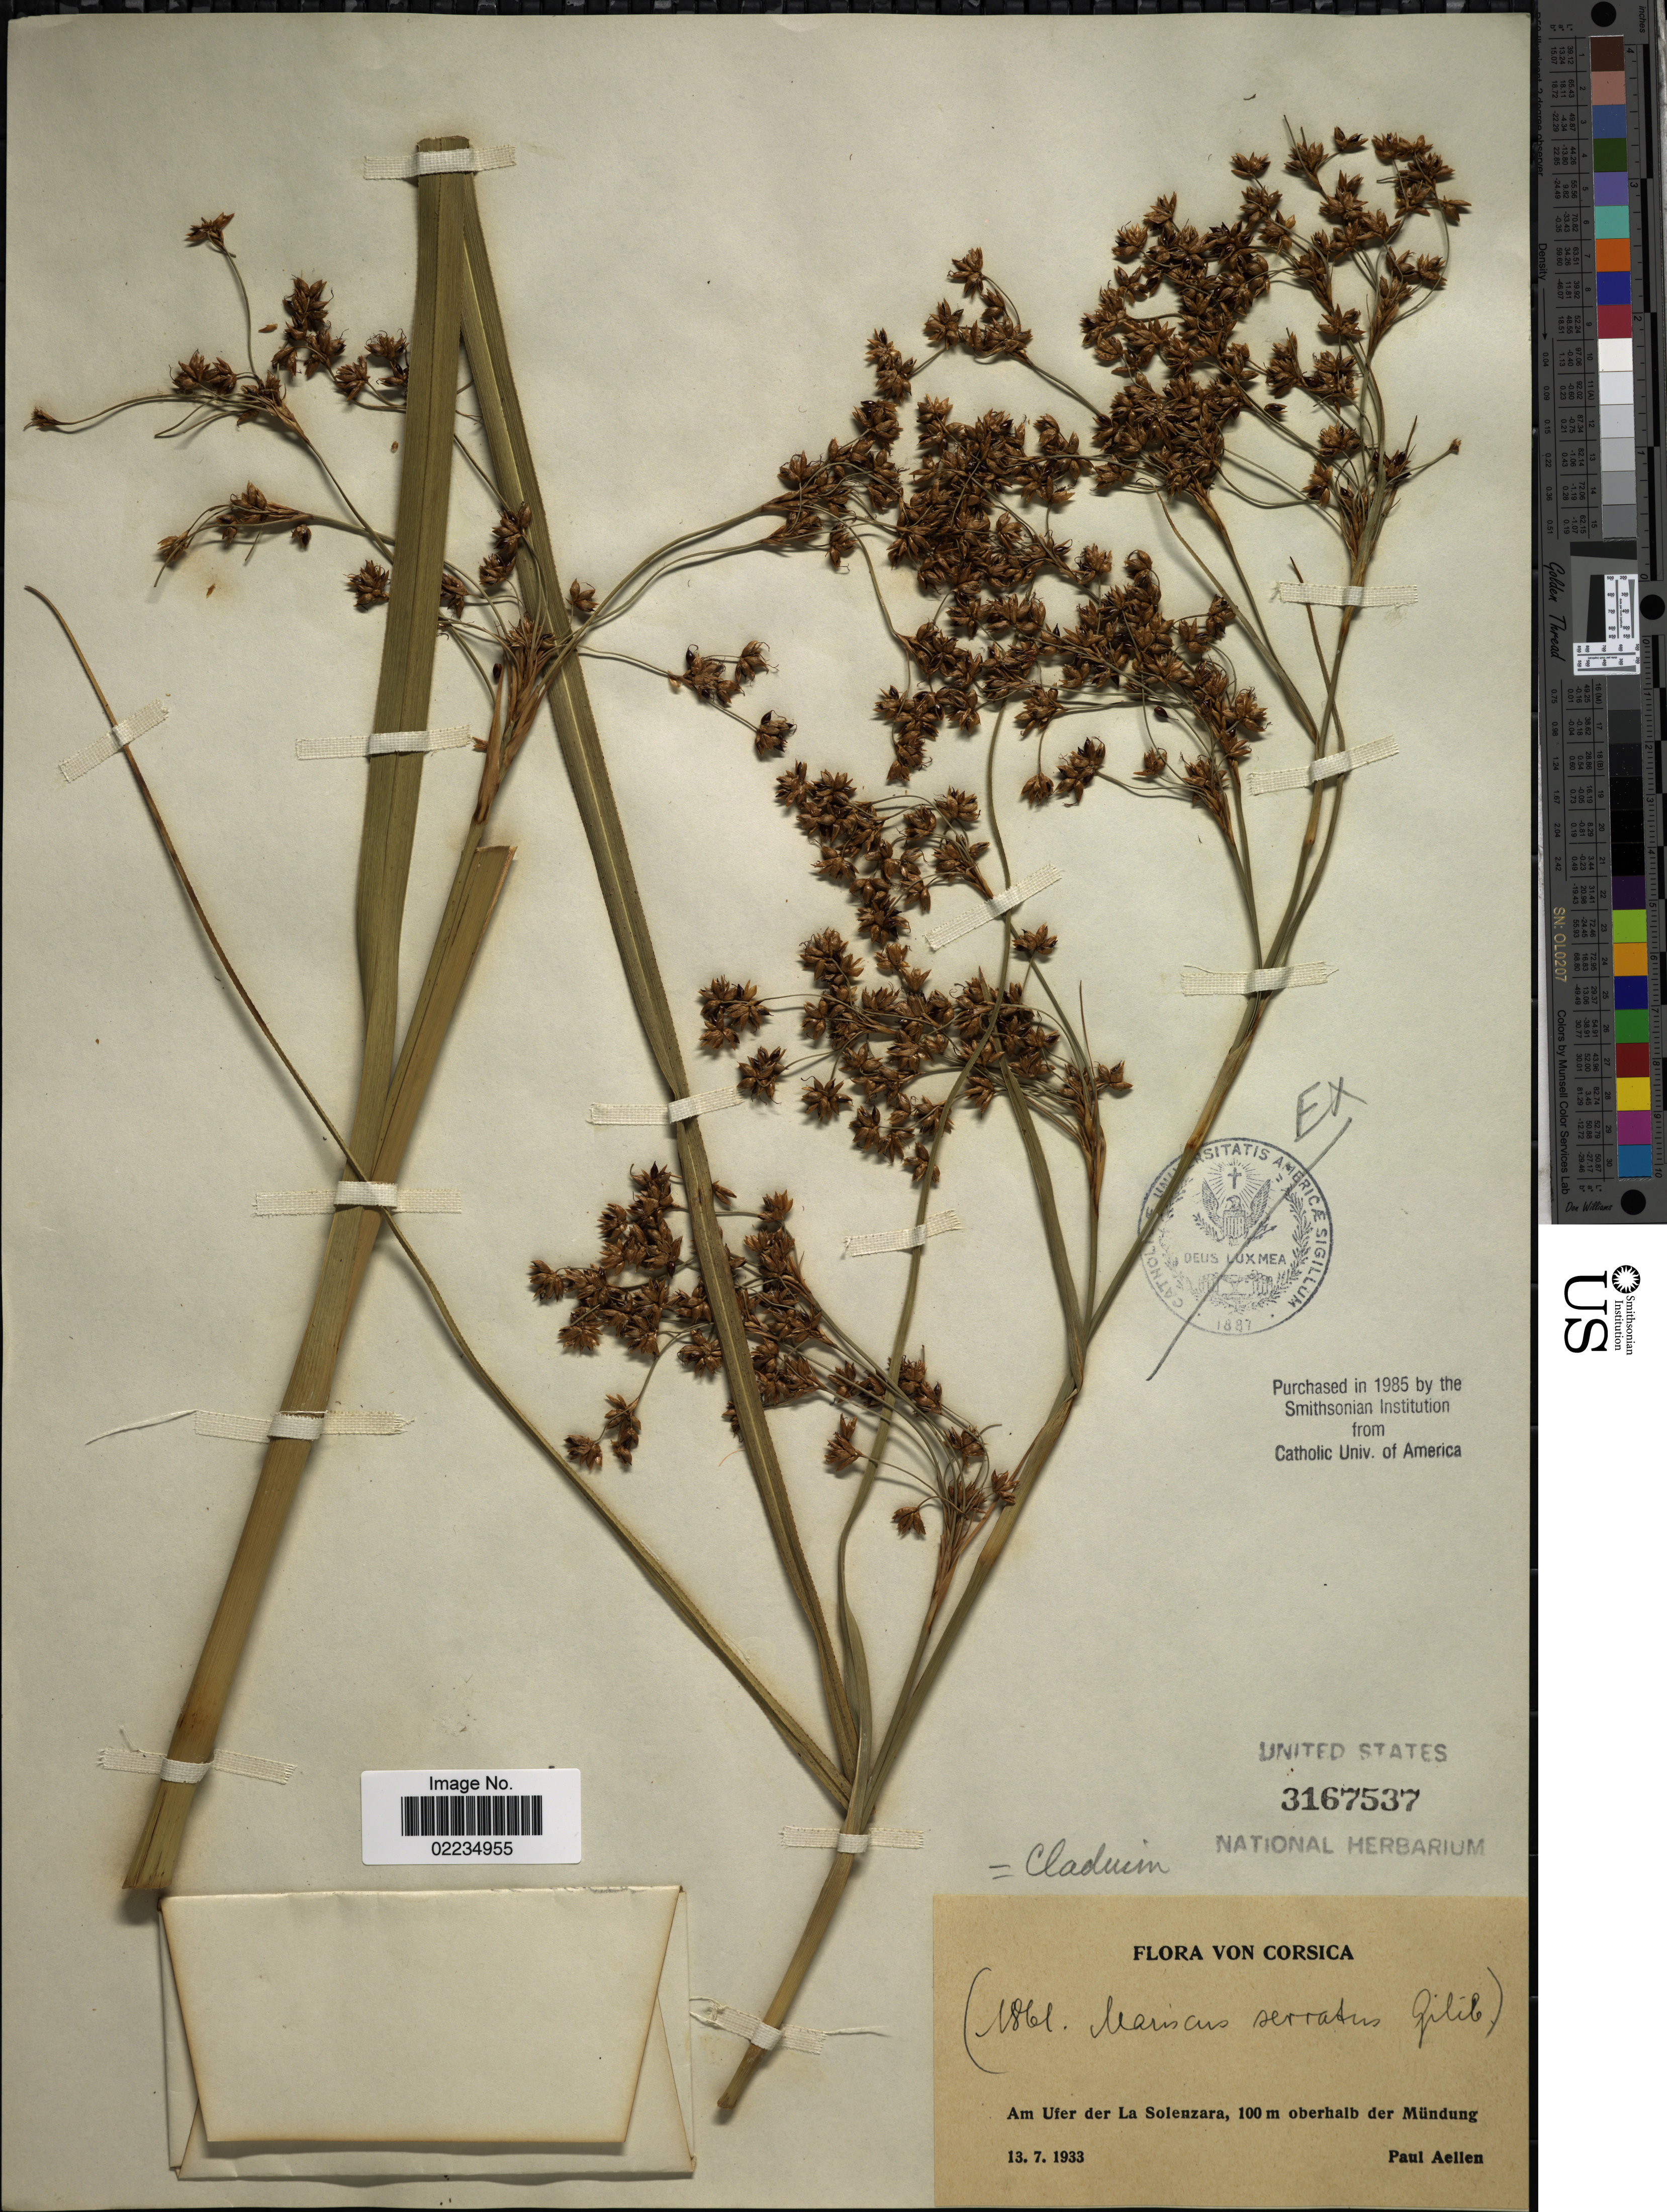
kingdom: Plantae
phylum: Tracheophyta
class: Liliopsida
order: Poales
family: Cyperaceae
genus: Cladium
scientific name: Cladium mariscus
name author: (L.) Pohl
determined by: Strong, Mark T., (BOT), Smithsonian Institution - National Museum of Natural History (UNITED STATES)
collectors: P. Aellen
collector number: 1861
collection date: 1933-07-13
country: France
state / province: Corsica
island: Corse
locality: Von Corsica, Am Ufer der La Solenzara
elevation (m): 100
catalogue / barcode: US 3167537